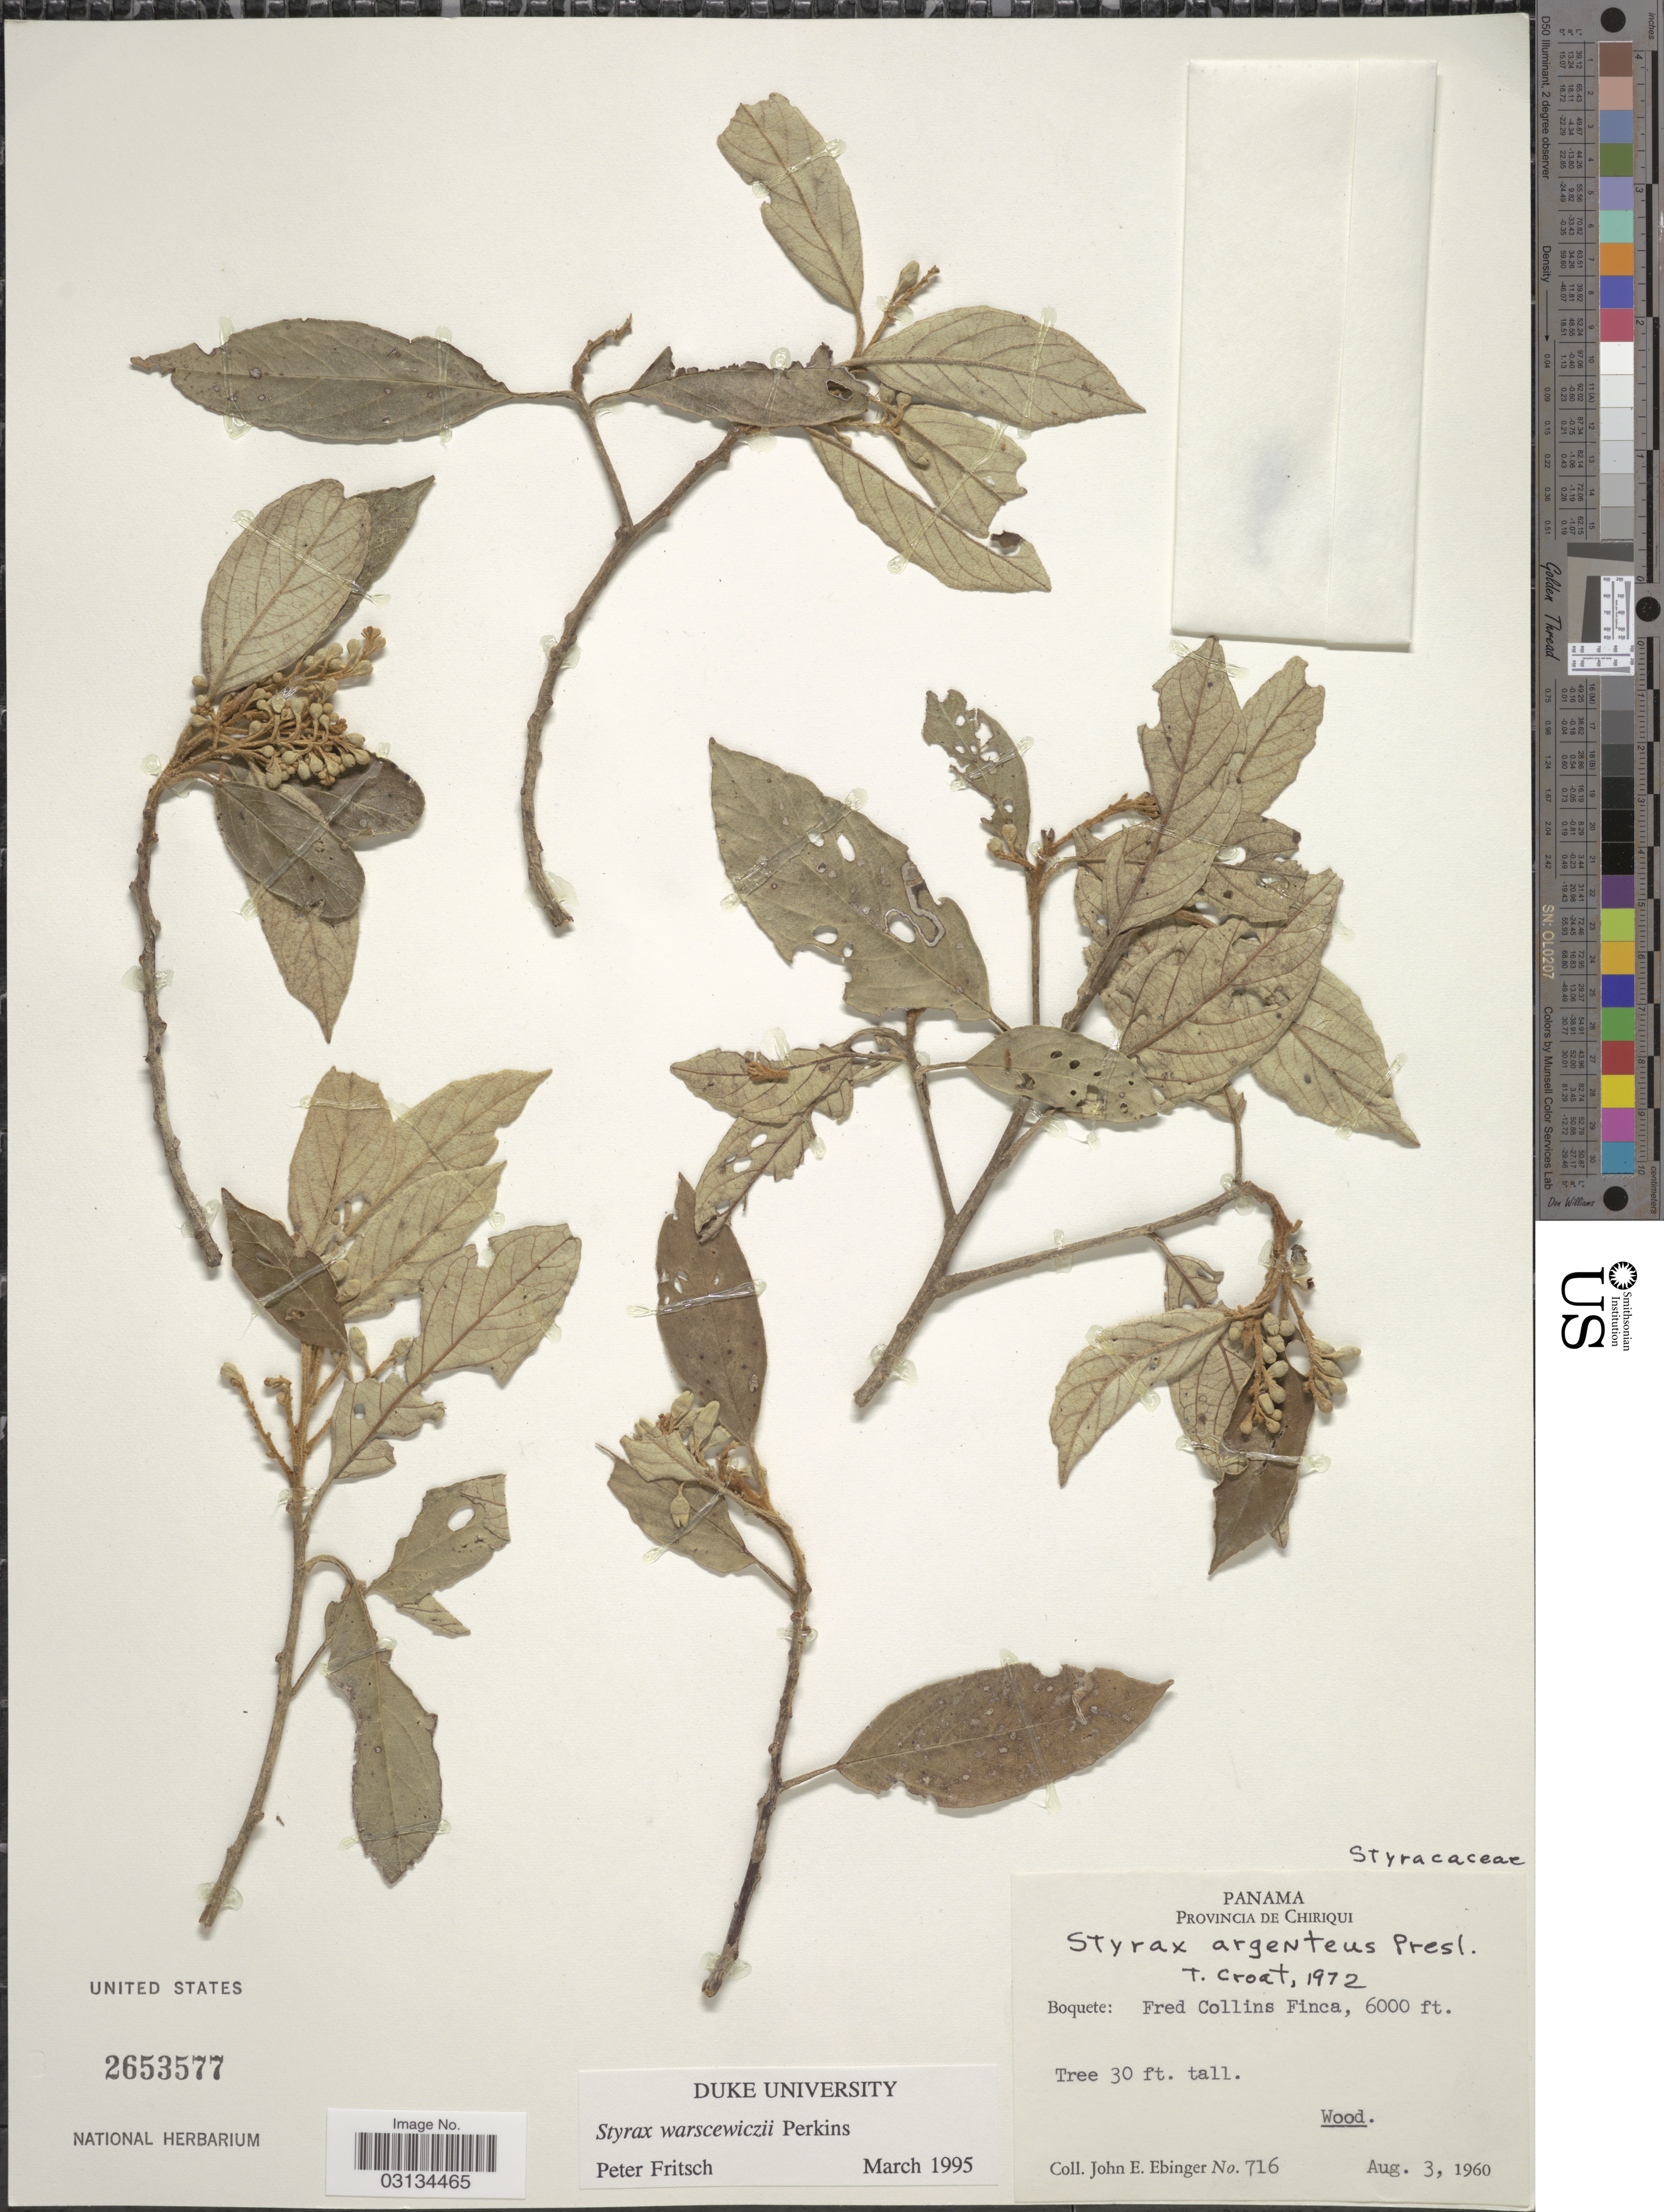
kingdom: Plantae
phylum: Tracheophyta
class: Magnoliopsida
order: Ericales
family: Styracaceae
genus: Styrax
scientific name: Styrax warscewiczii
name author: Perkins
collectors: J. Ebinger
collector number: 716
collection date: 1960-08-03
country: Panama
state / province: Chiriqui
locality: Boquete: Fred Collins Finca.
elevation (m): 1829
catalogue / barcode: US 2653577